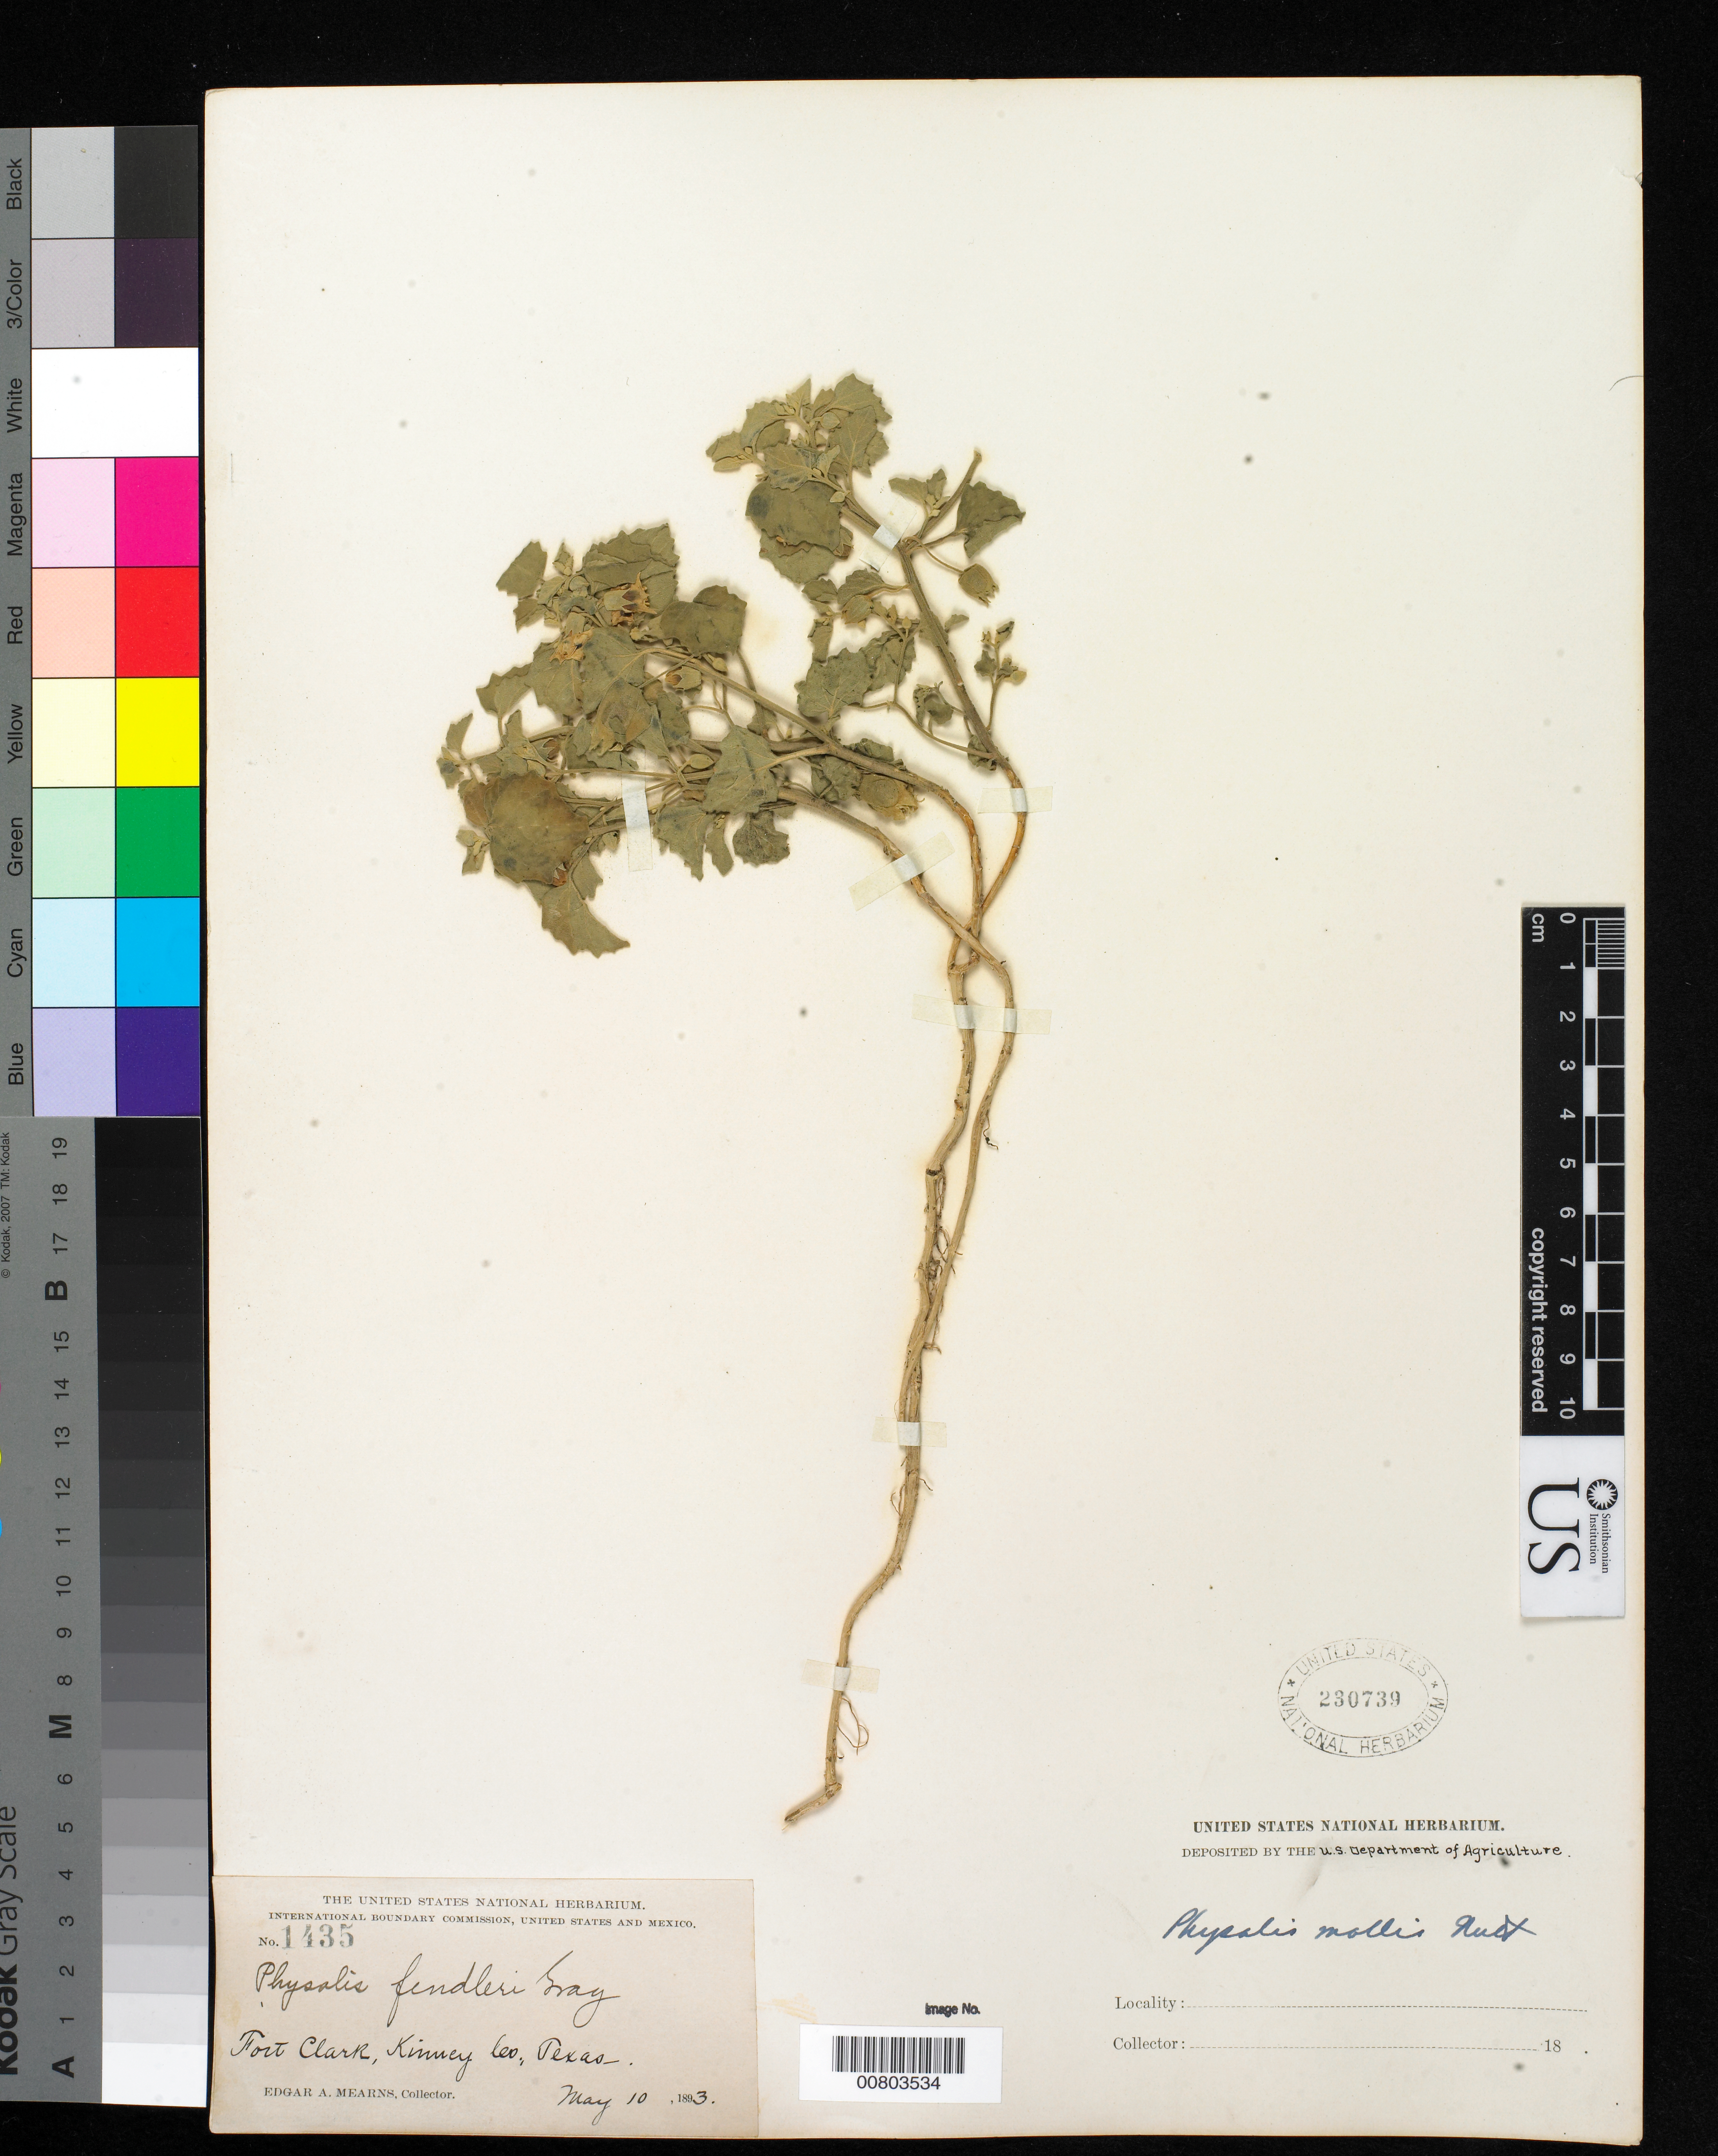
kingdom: Plantae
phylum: Tracheophyta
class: Magnoliopsida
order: Solanales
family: Solanaceae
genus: Physalis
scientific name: Physalis mollis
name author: Nutt.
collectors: E. A. Mearns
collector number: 1435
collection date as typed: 10 May 1893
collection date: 1893-05-10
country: United States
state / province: Texas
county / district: Kinney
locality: Fort Clark, Kinney County, Texas.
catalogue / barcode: US 230739